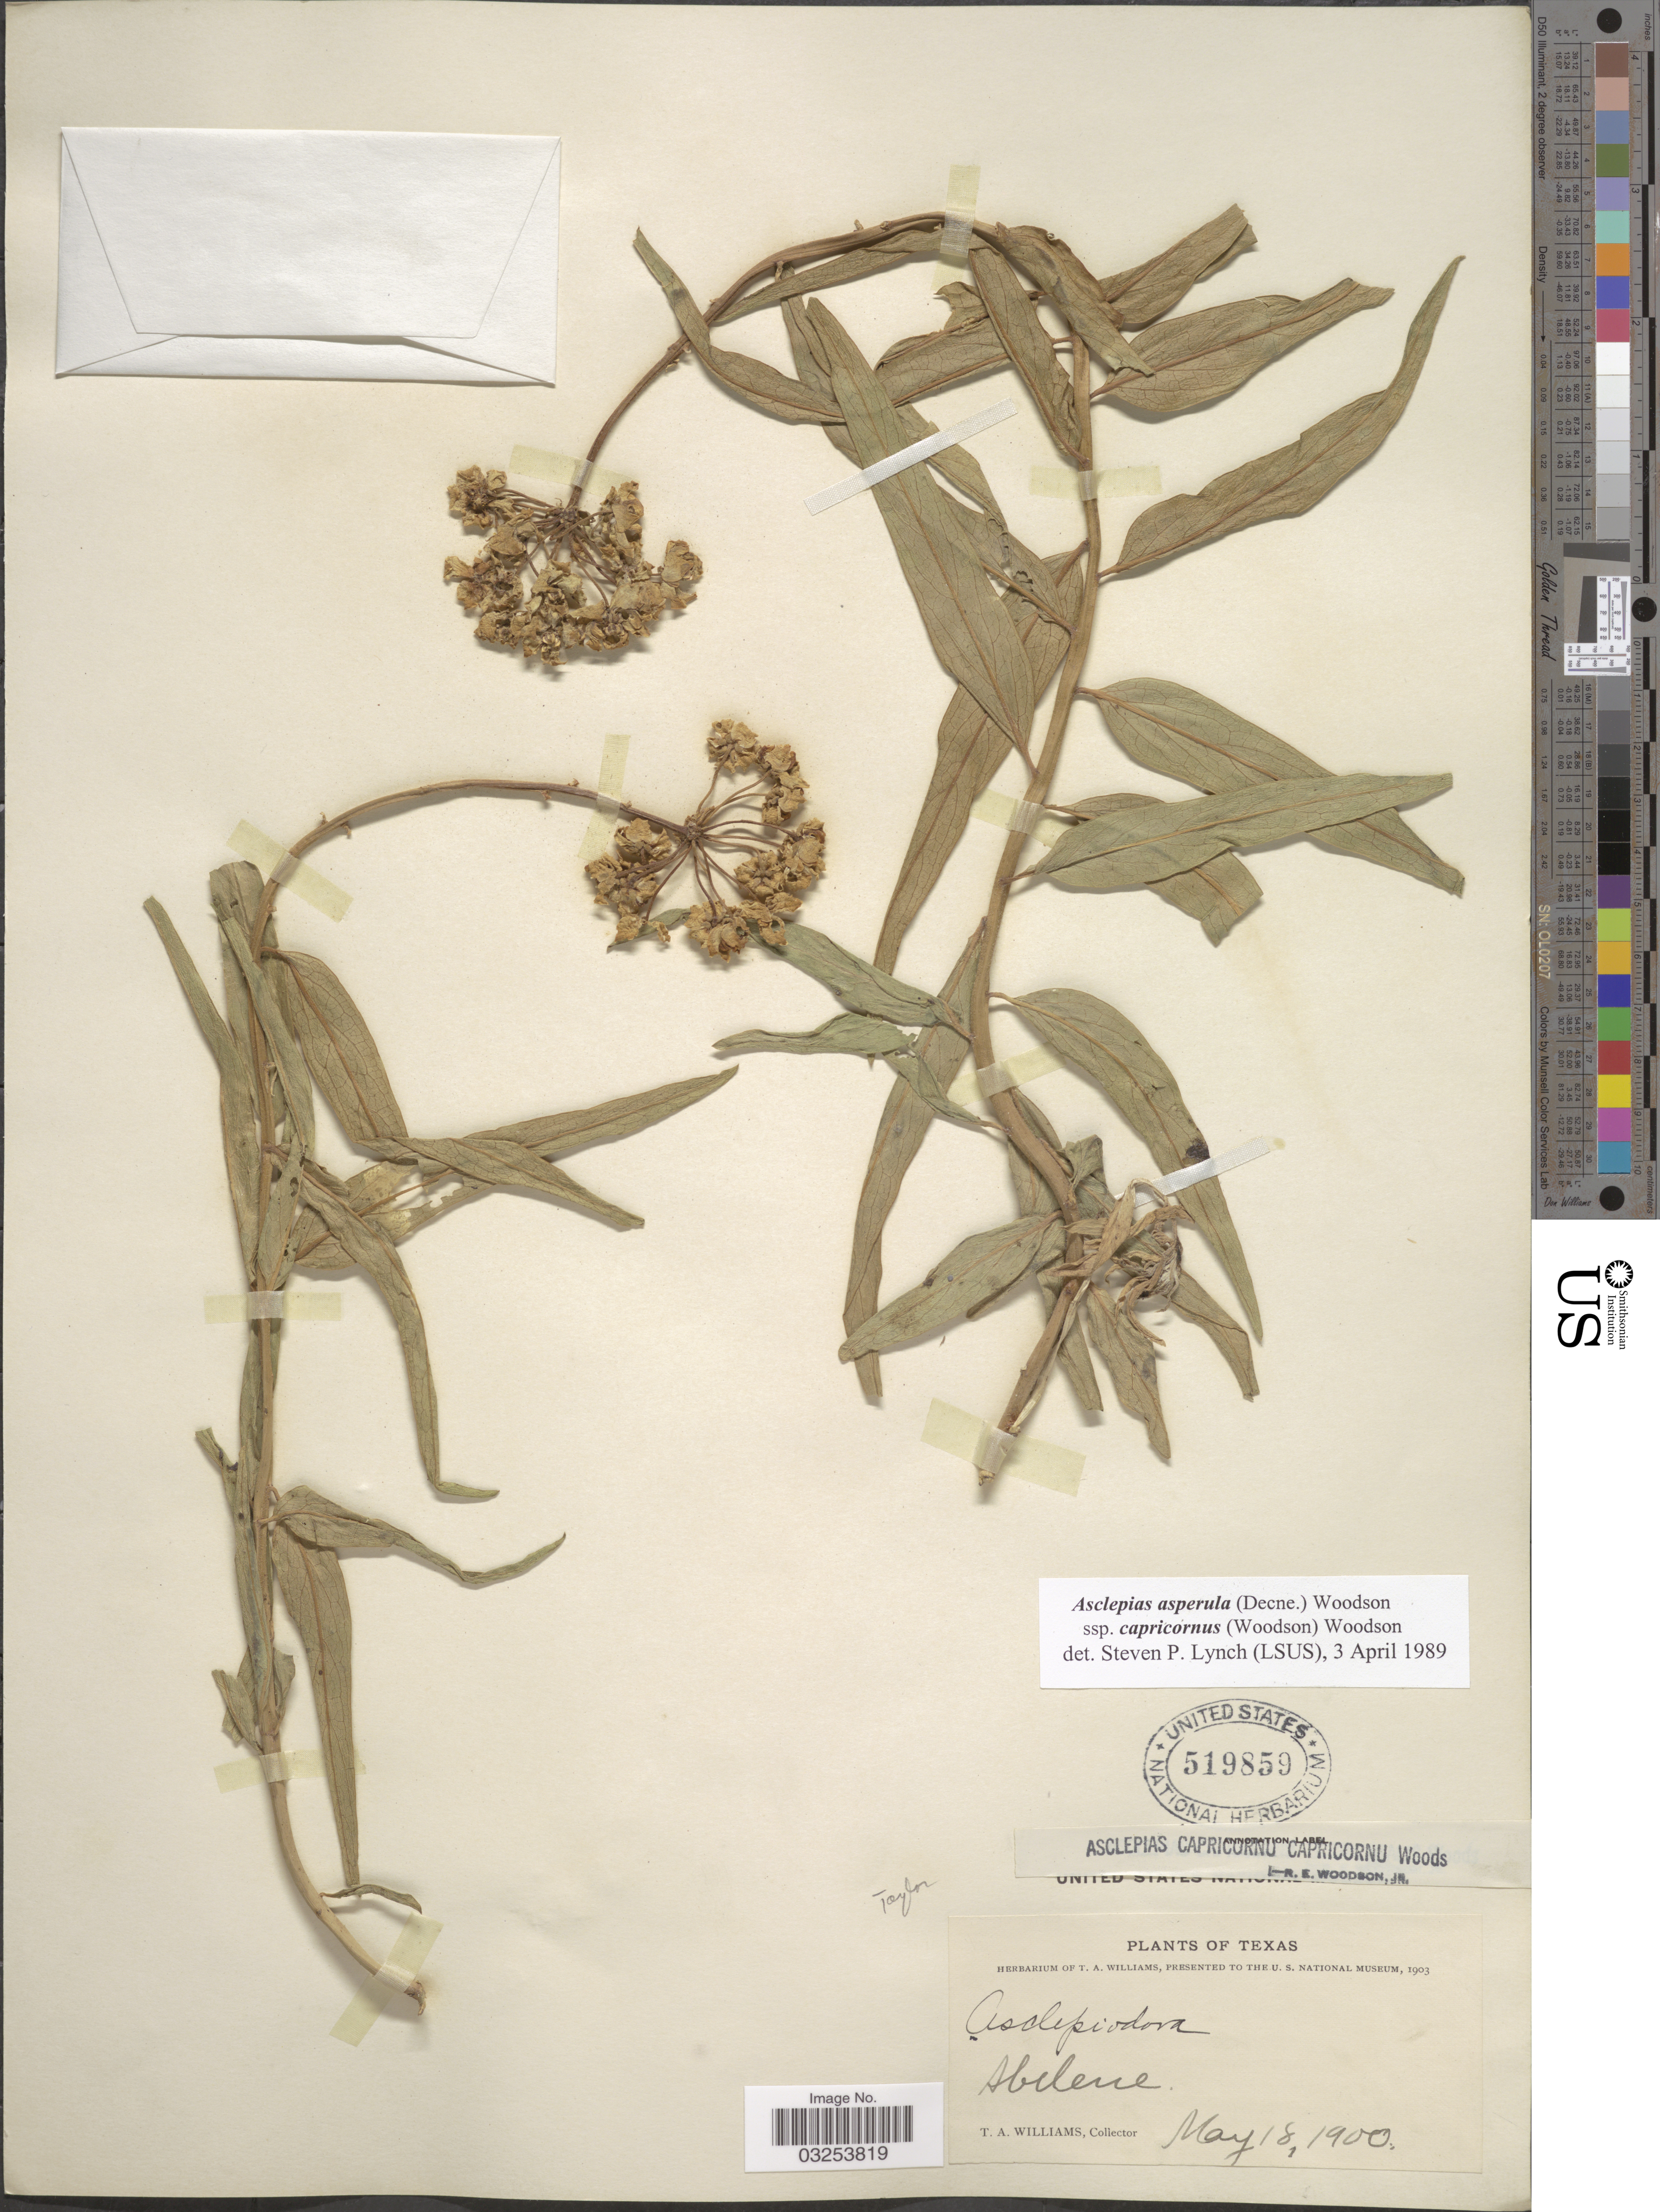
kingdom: Plantae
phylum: Tracheophyta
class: Magnoliopsida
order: Gentianales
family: Apocynaceae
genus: Asclepias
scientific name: Asclepias asperula subsp. capricornus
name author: Woodson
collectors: T. Williams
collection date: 1900-05-18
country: United States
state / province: Texas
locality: Abilene.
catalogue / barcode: US 519859